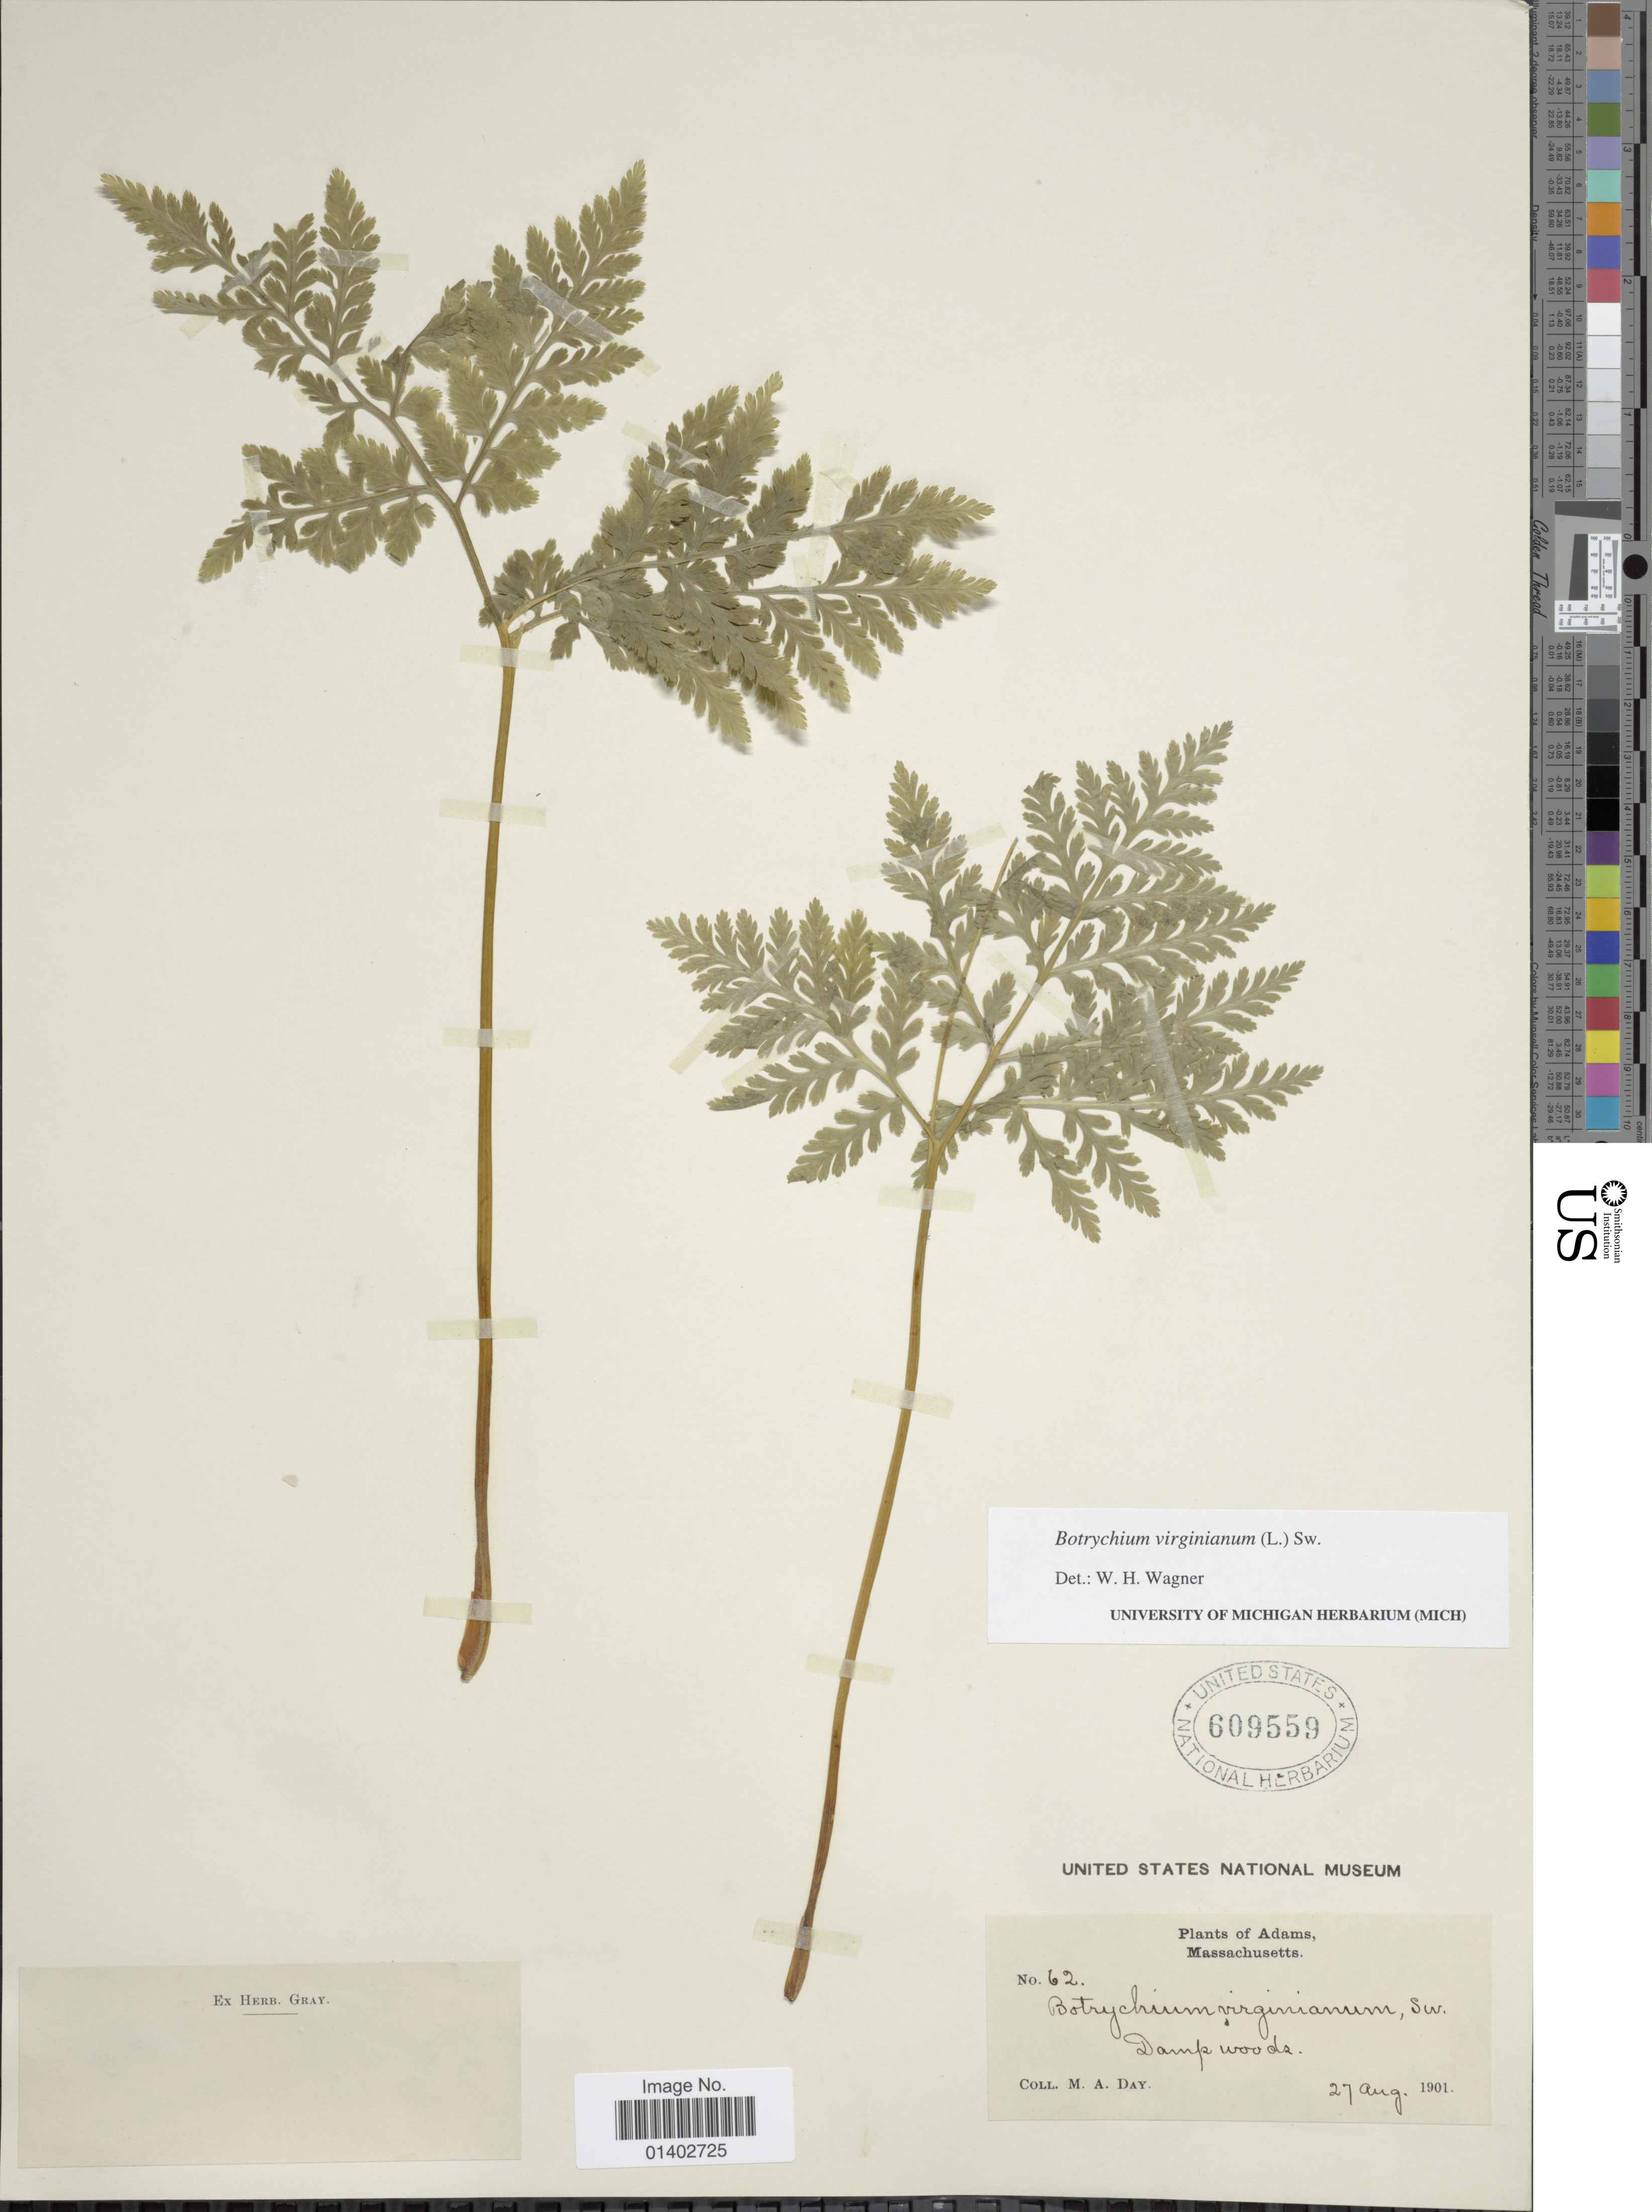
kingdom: Plantae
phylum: Tracheophyta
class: Polypodiopsida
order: Ophioglossales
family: Ophioglossaceae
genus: Botrychium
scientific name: Botrychium virginianum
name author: (L.) Sw.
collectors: M. Day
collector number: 62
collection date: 1901-08-27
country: United States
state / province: Massachusetts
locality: Adams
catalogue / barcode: US 609559